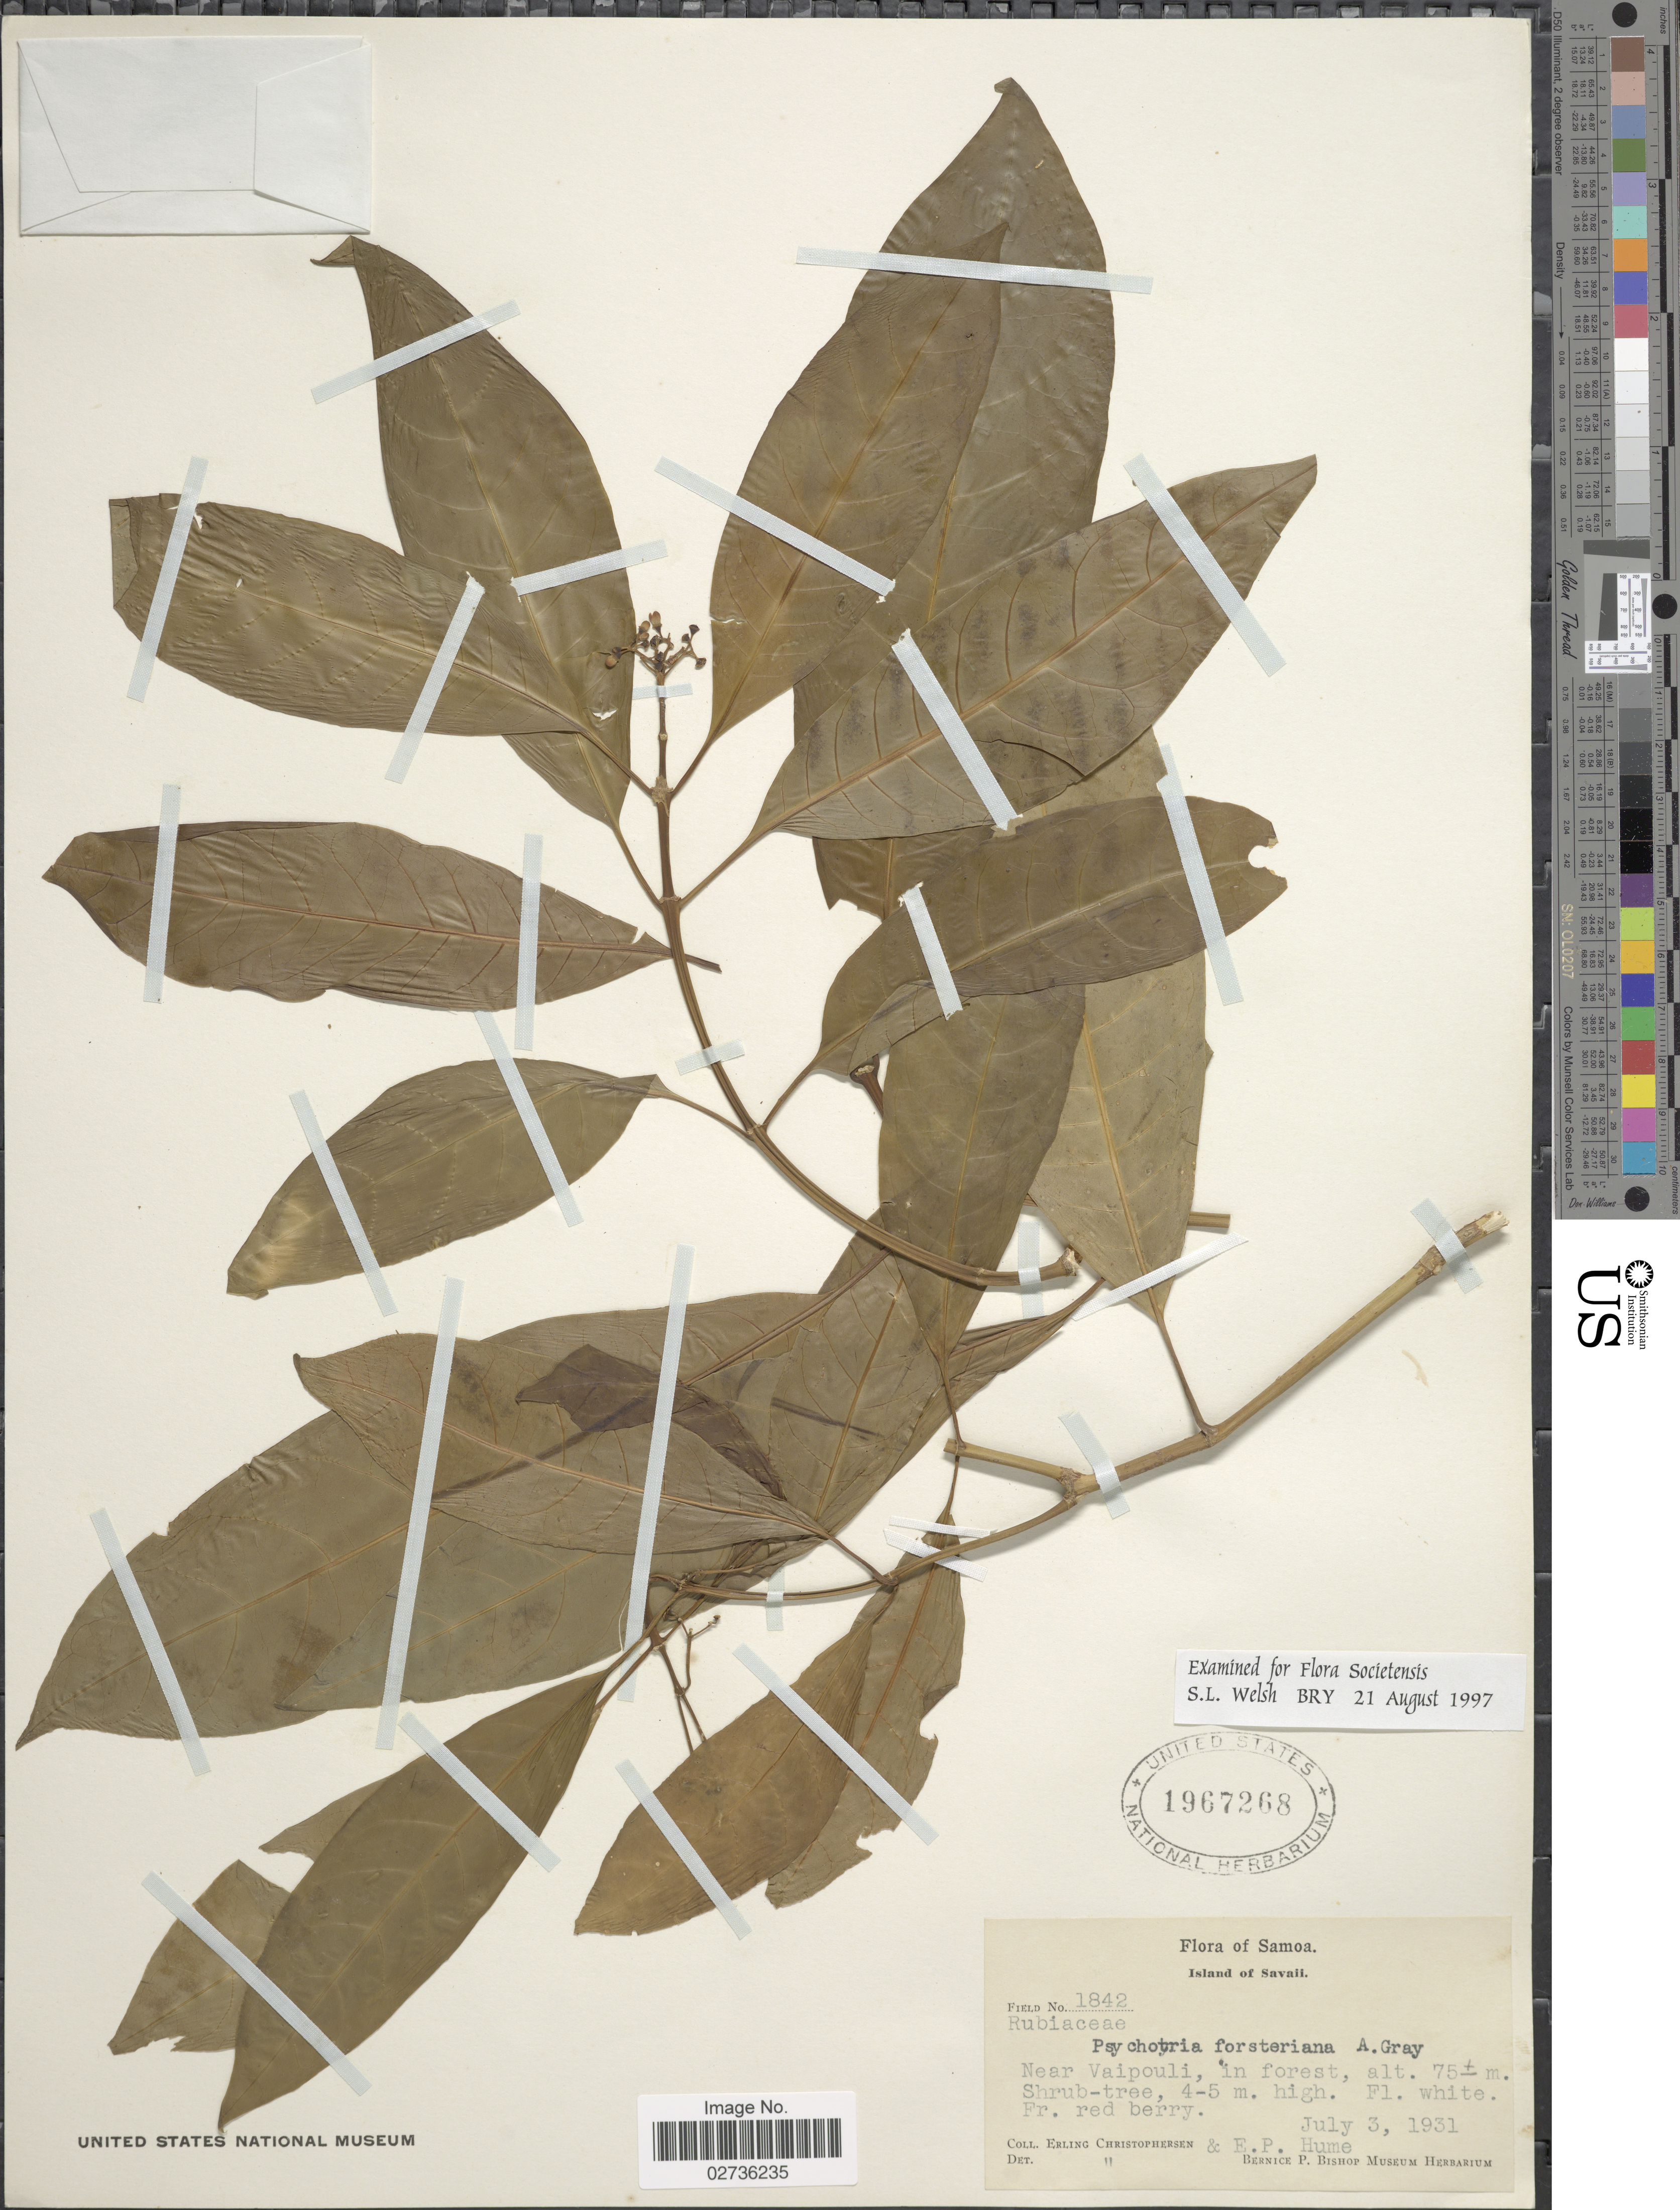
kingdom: Plantae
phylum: Tracheophyta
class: Magnoliopsida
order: Gentianales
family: Rubiaceae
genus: Psychotria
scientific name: Psychotria forsteriana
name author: A. Gray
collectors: E. Christophersen & E. P. Hume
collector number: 1842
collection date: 1931-07-03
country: Samoa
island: Savai'i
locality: Samoa. Island of Savai'i. Near Vaipouli, in forest.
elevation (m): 75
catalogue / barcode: US 1967268